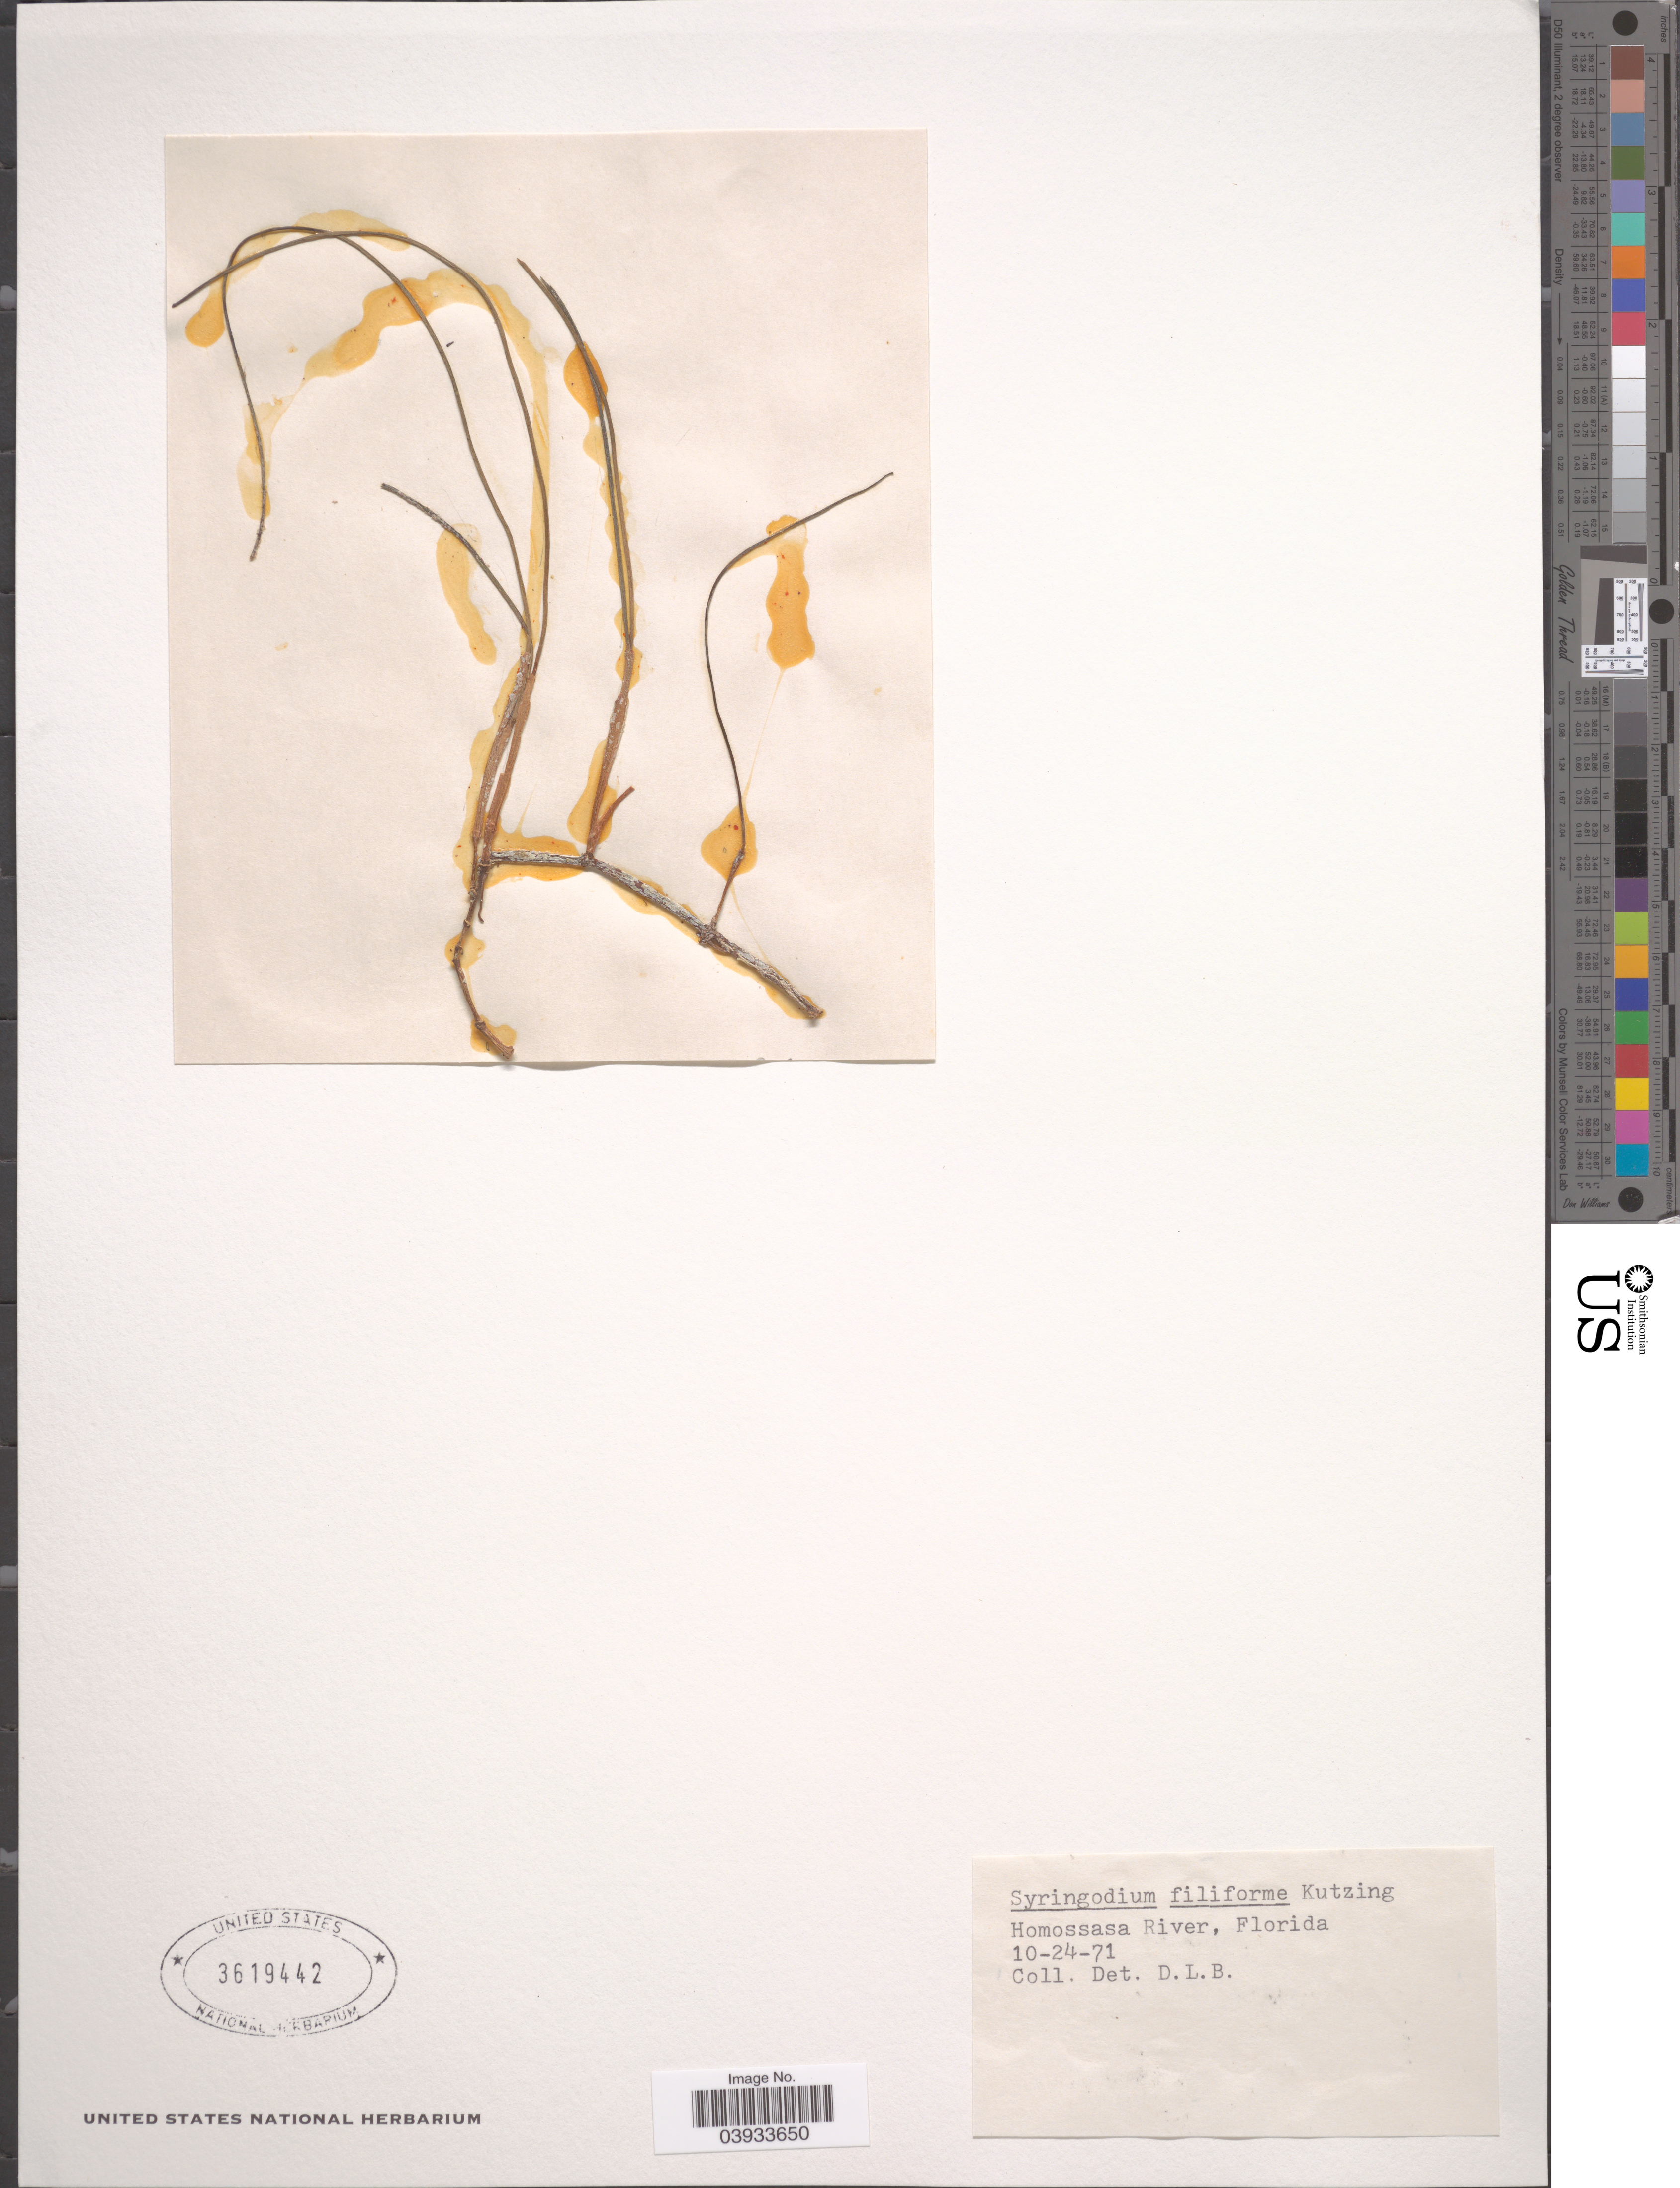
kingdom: Plantae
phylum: Tracheophyta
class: Liliopsida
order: Alismatales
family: Cymodoceaceae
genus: Syringodium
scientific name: Syringodium filiforme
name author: Kütz.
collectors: D. L. B.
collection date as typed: Transcribed d/m/y: 24/10/71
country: United States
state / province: Florida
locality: Homossasa River.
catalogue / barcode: US 3619442